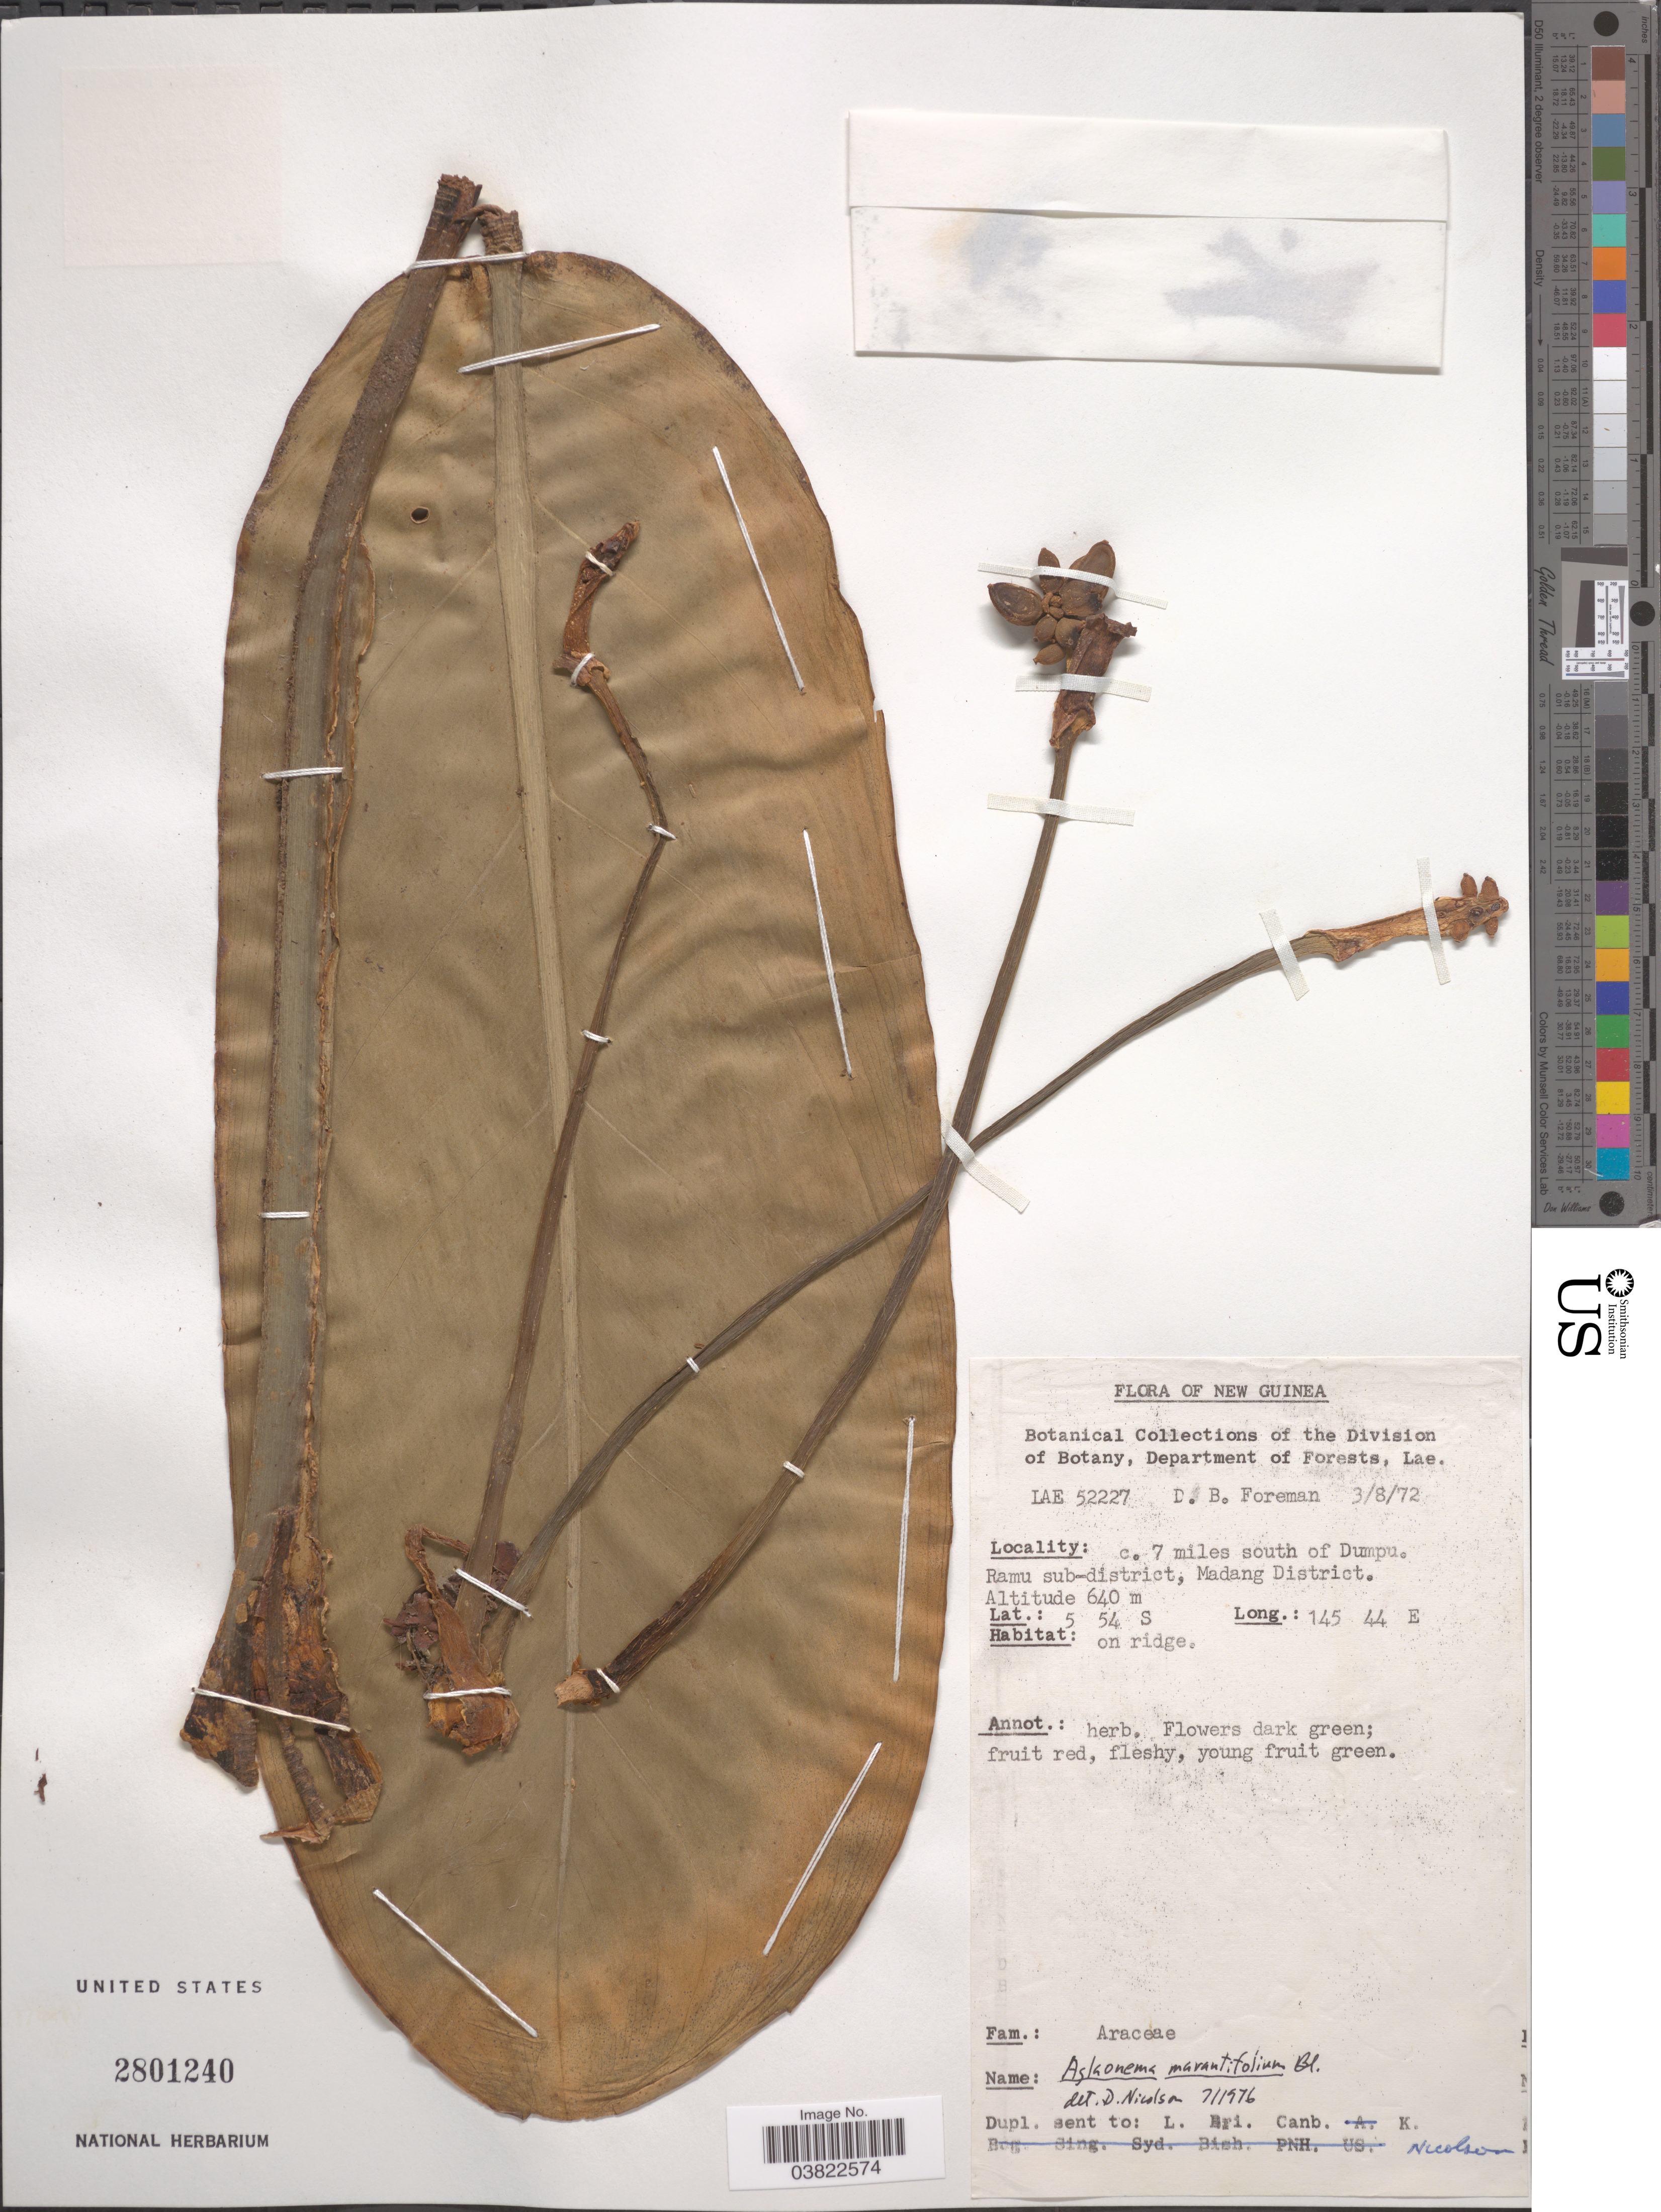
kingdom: Plantae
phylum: Tracheophyta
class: Liliopsida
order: Alismatales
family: Araceae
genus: Aglaonema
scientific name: Aglaonema marantifolium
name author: Blume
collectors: D. Foreman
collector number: LAE 52227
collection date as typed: Transcribed d/m/y: 3/8/72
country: Papua New Guinea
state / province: Madang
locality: New Guinea. c. 7 miles south of Dumpu. Ramu sub-district, Madang District.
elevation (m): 640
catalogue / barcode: US 2801240